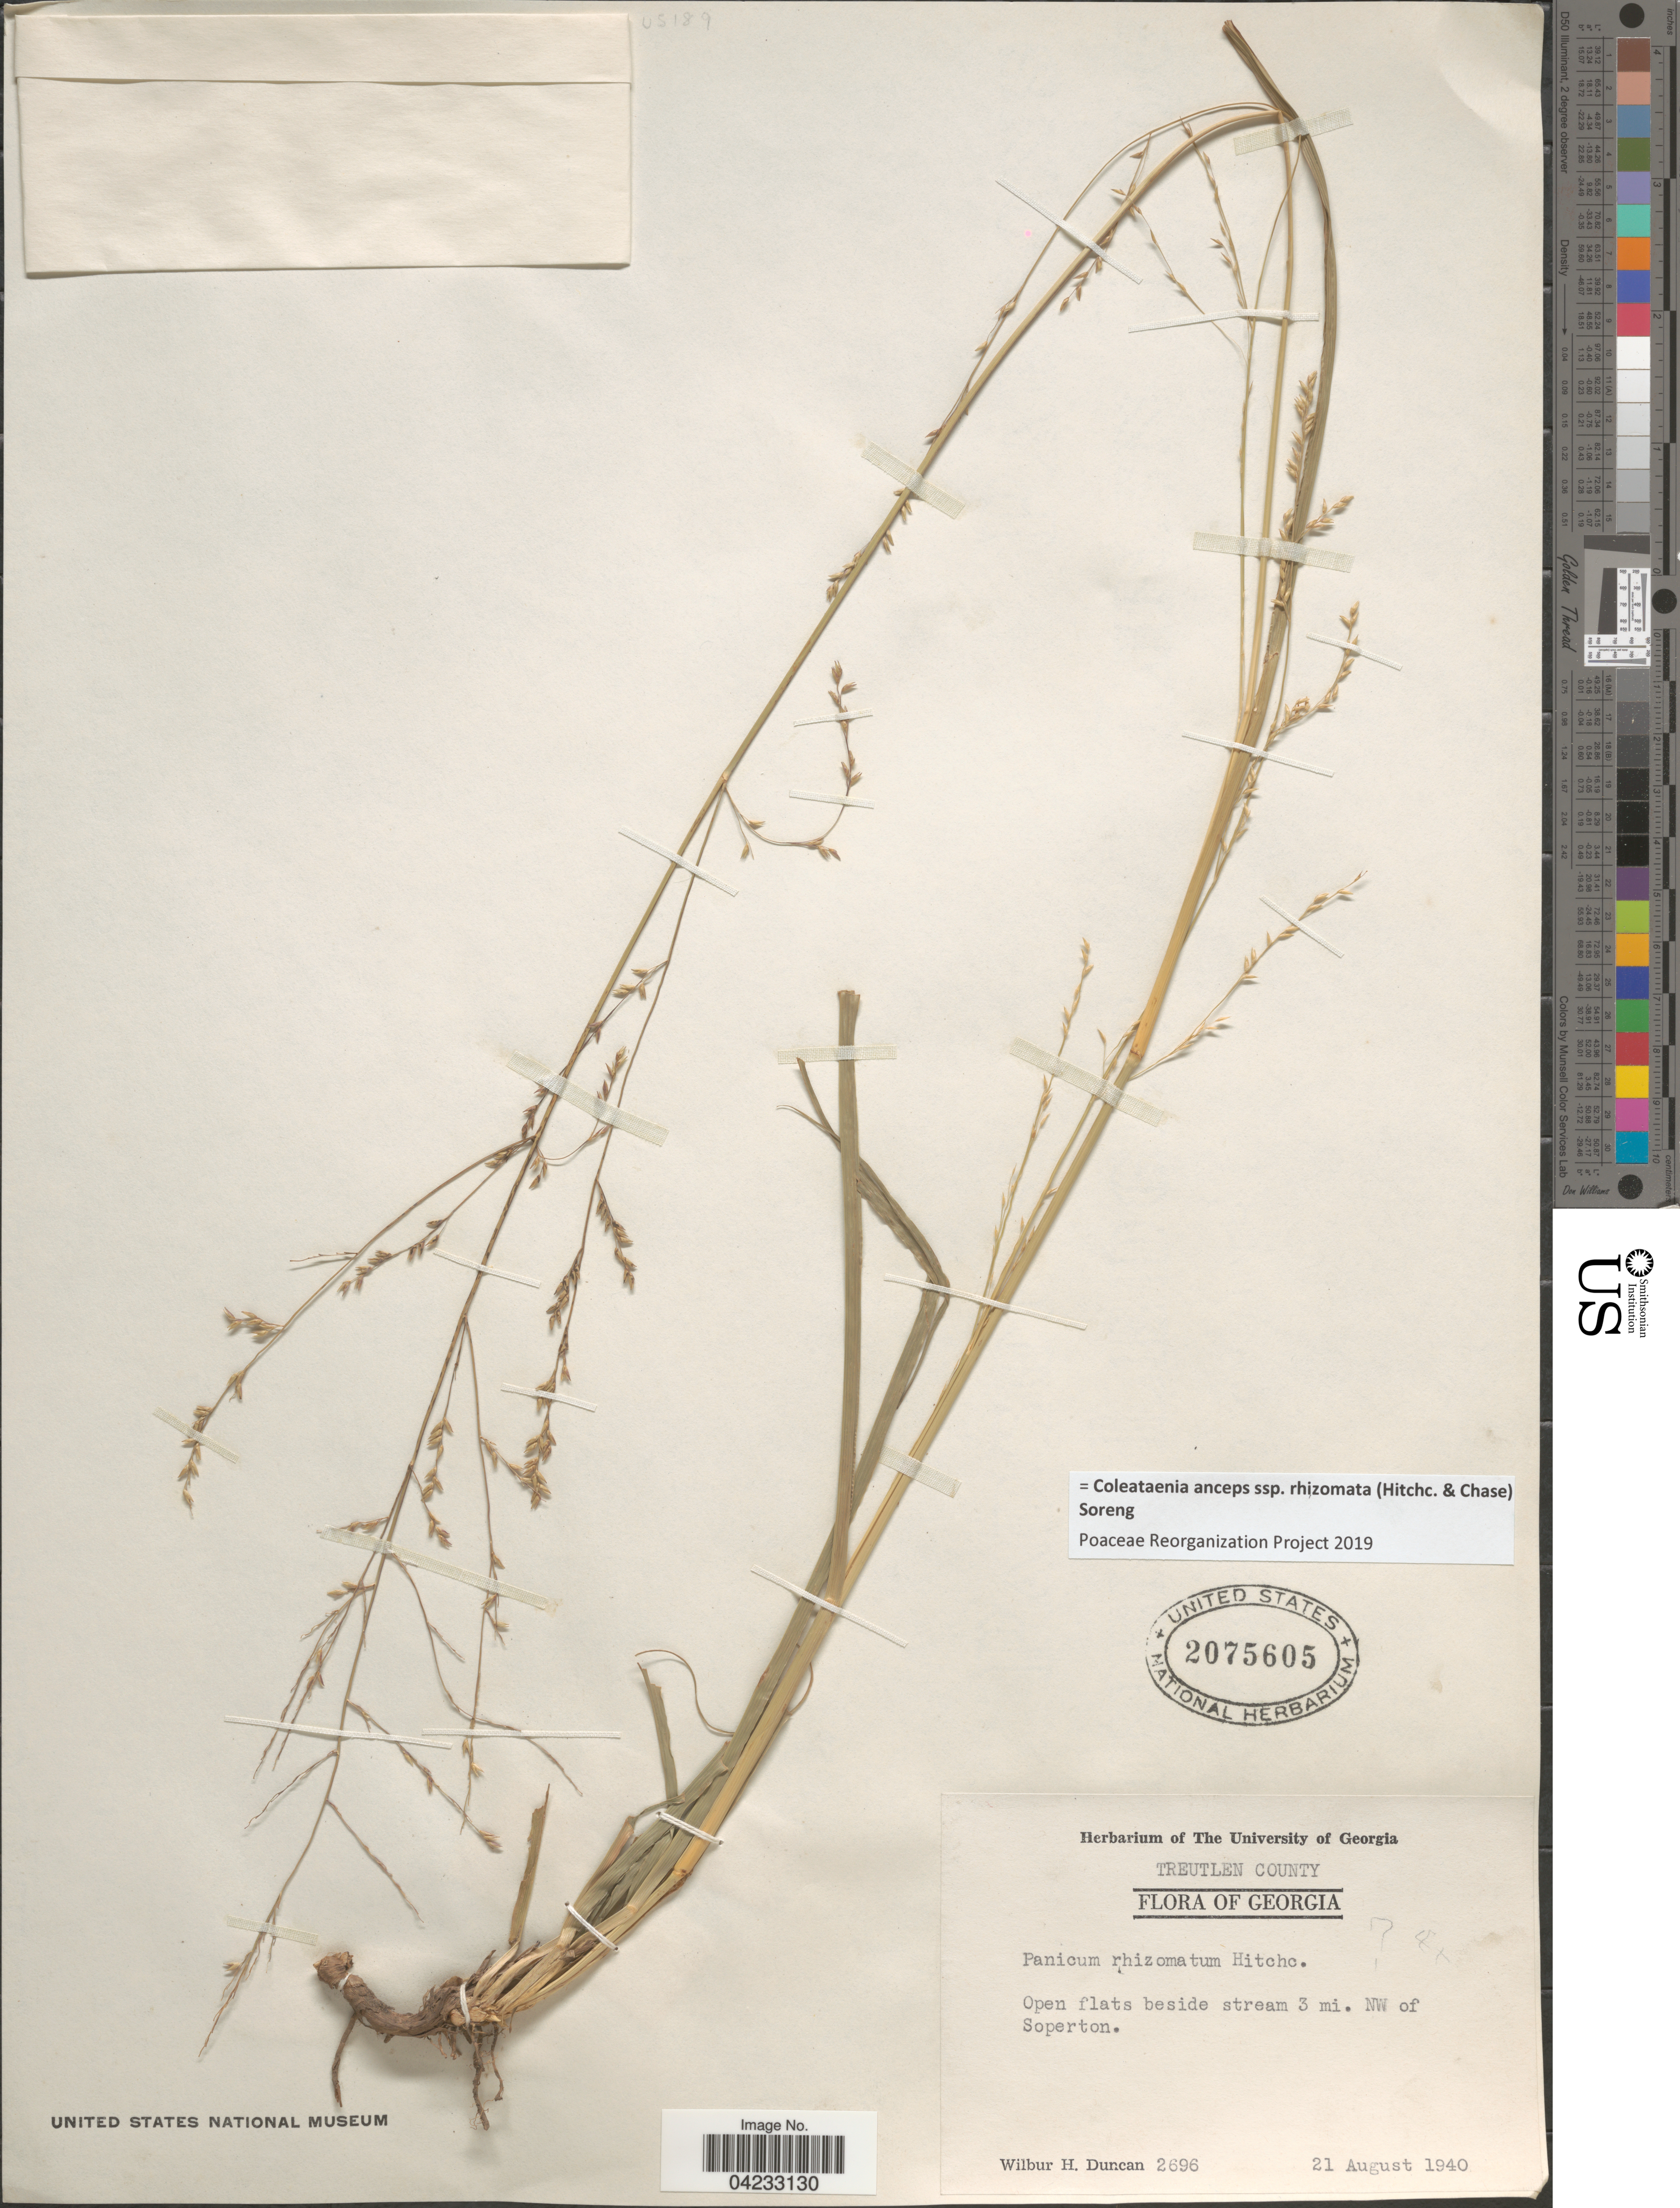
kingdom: Plantae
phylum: Tracheophyta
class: Liliopsida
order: Poales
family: Poaceae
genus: Coleataenia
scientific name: Coleataenia anceps subsp. rhizomata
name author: (Hitchc. & Chase) Soreng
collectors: W. H. Duncan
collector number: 2696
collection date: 1940-08-21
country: United States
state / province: Georgia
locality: Treutlen County. Beside stream 3 mi. NW of Soperton.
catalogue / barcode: US 2075605